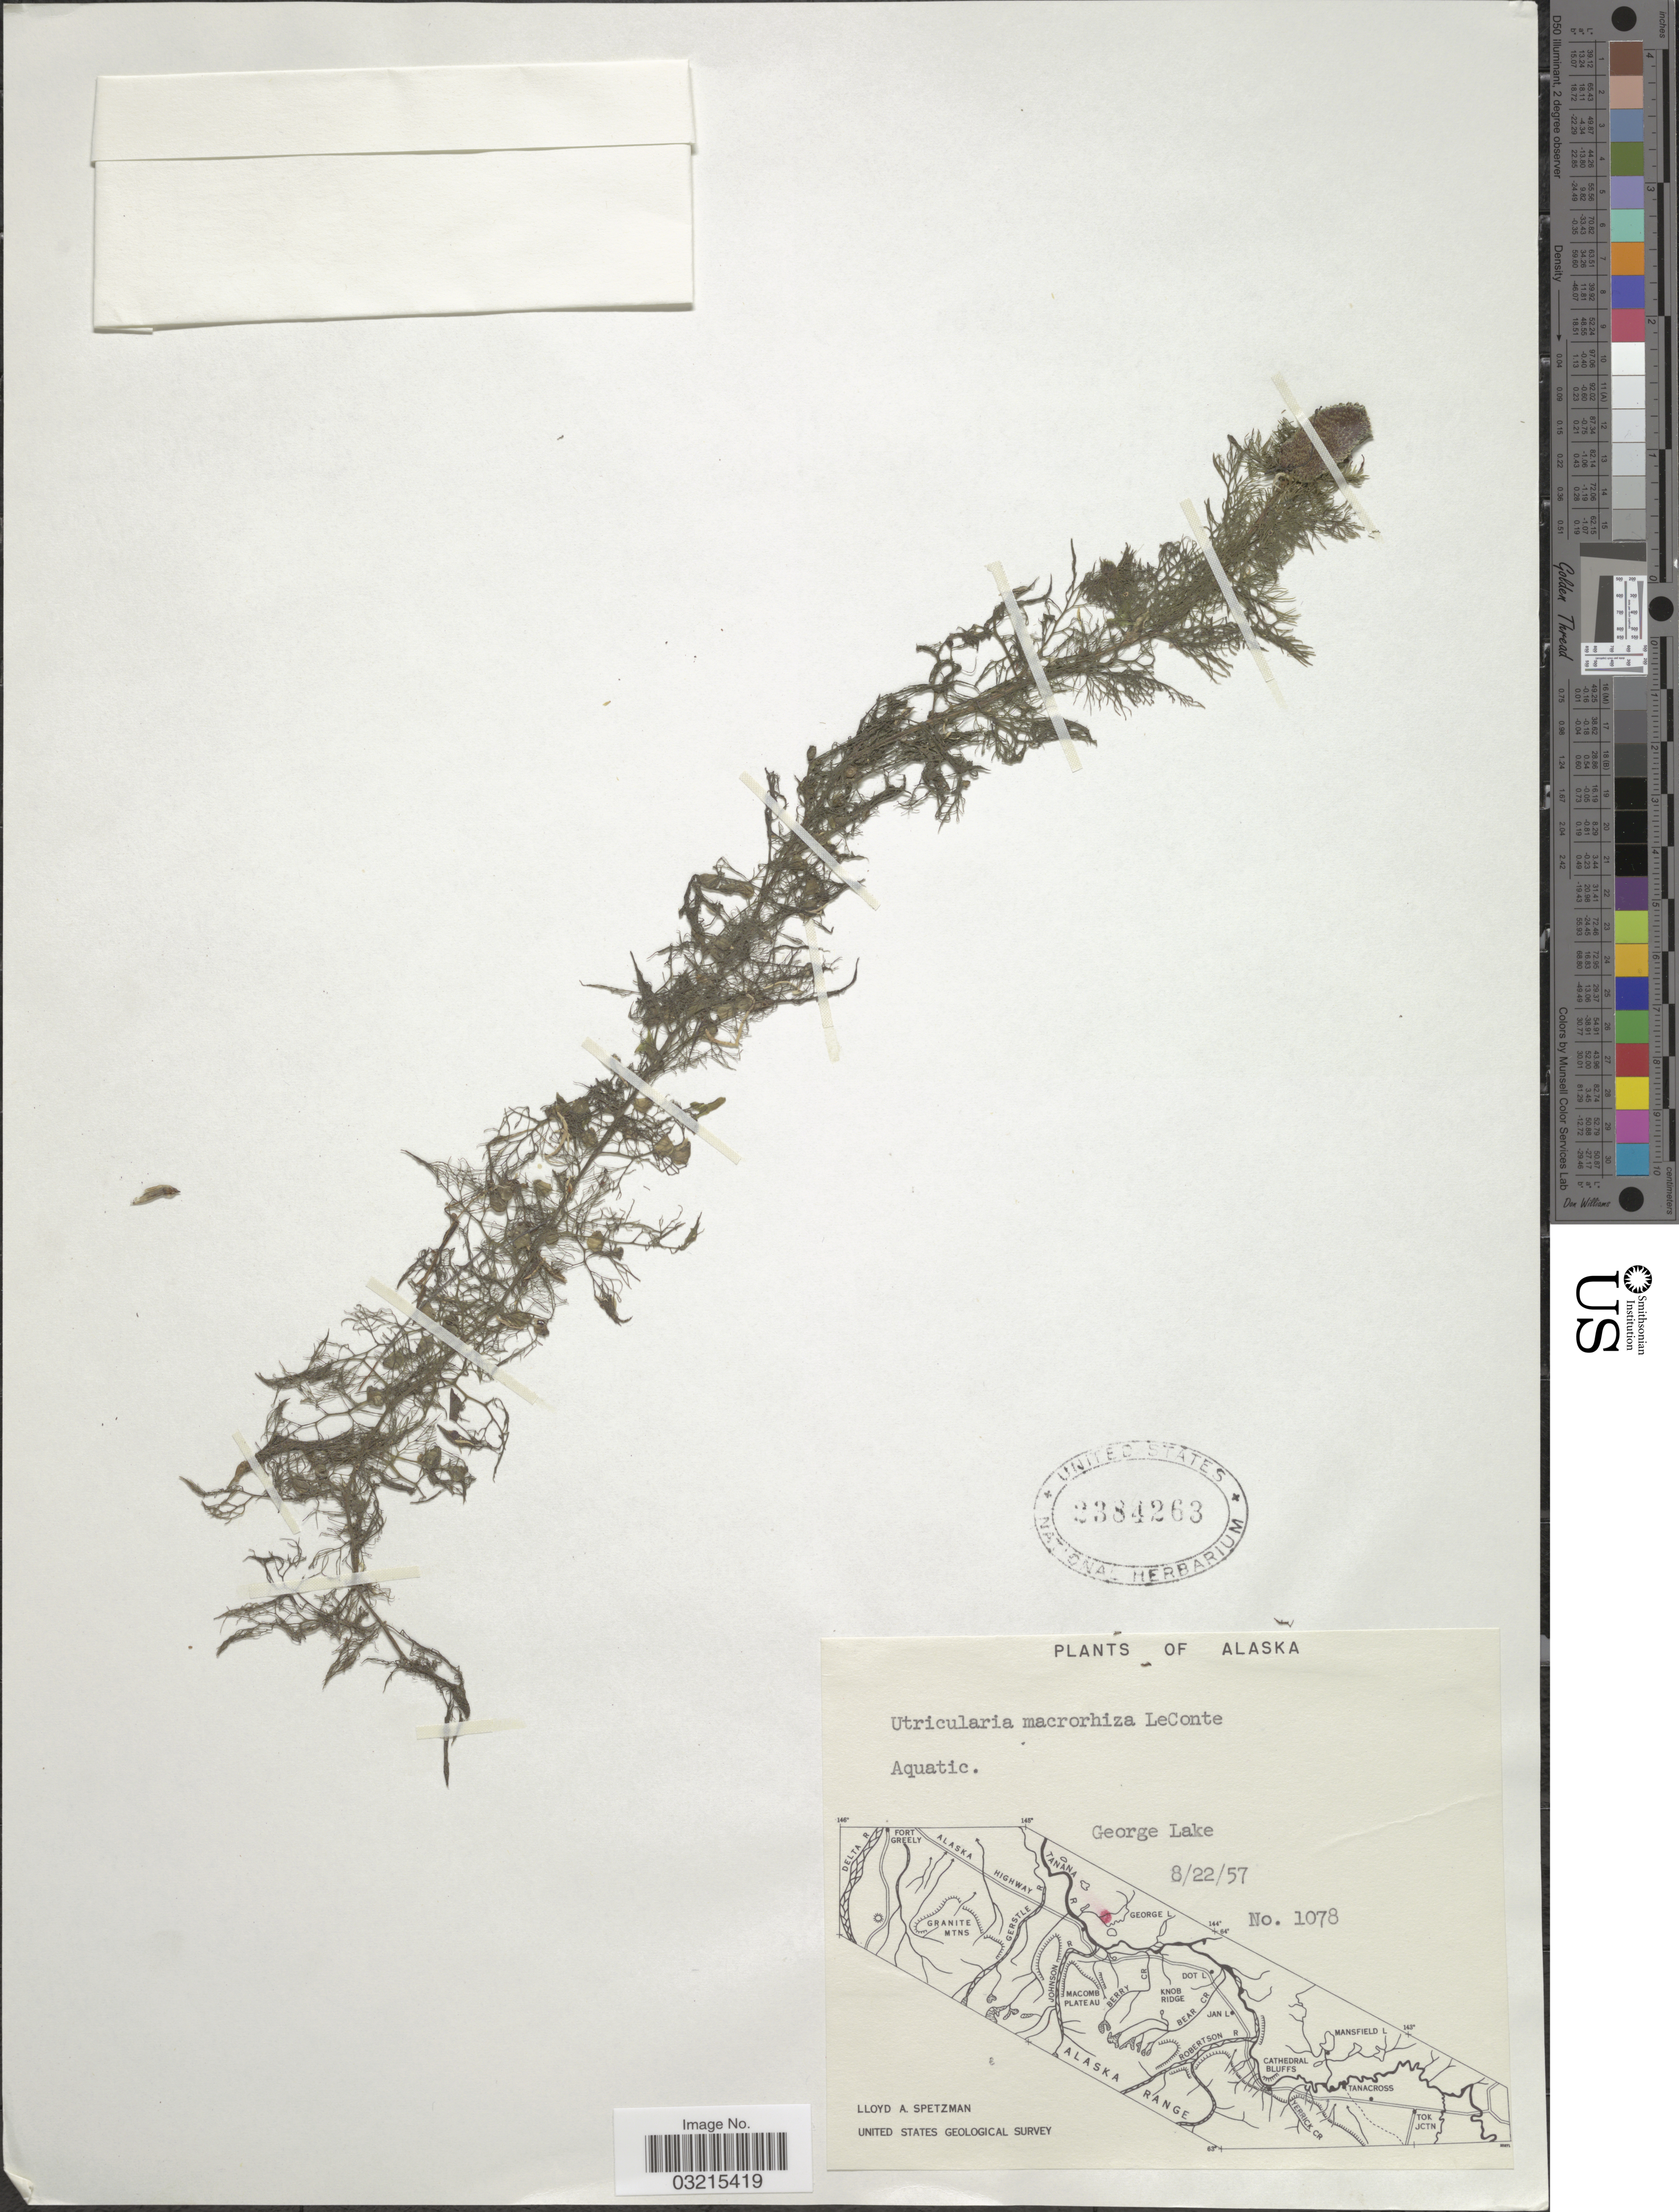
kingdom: Plantae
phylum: Tracheophyta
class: Magnoliopsida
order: Lamiales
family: Lentibulariaceae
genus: Utricularia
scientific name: Utricularia macrorhiza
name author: Leconte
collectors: L. Spetzman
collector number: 1078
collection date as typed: Transcribed d/m/y: 22/8/57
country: United States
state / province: Alaska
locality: Aquatic. George Lake.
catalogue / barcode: US 2384263